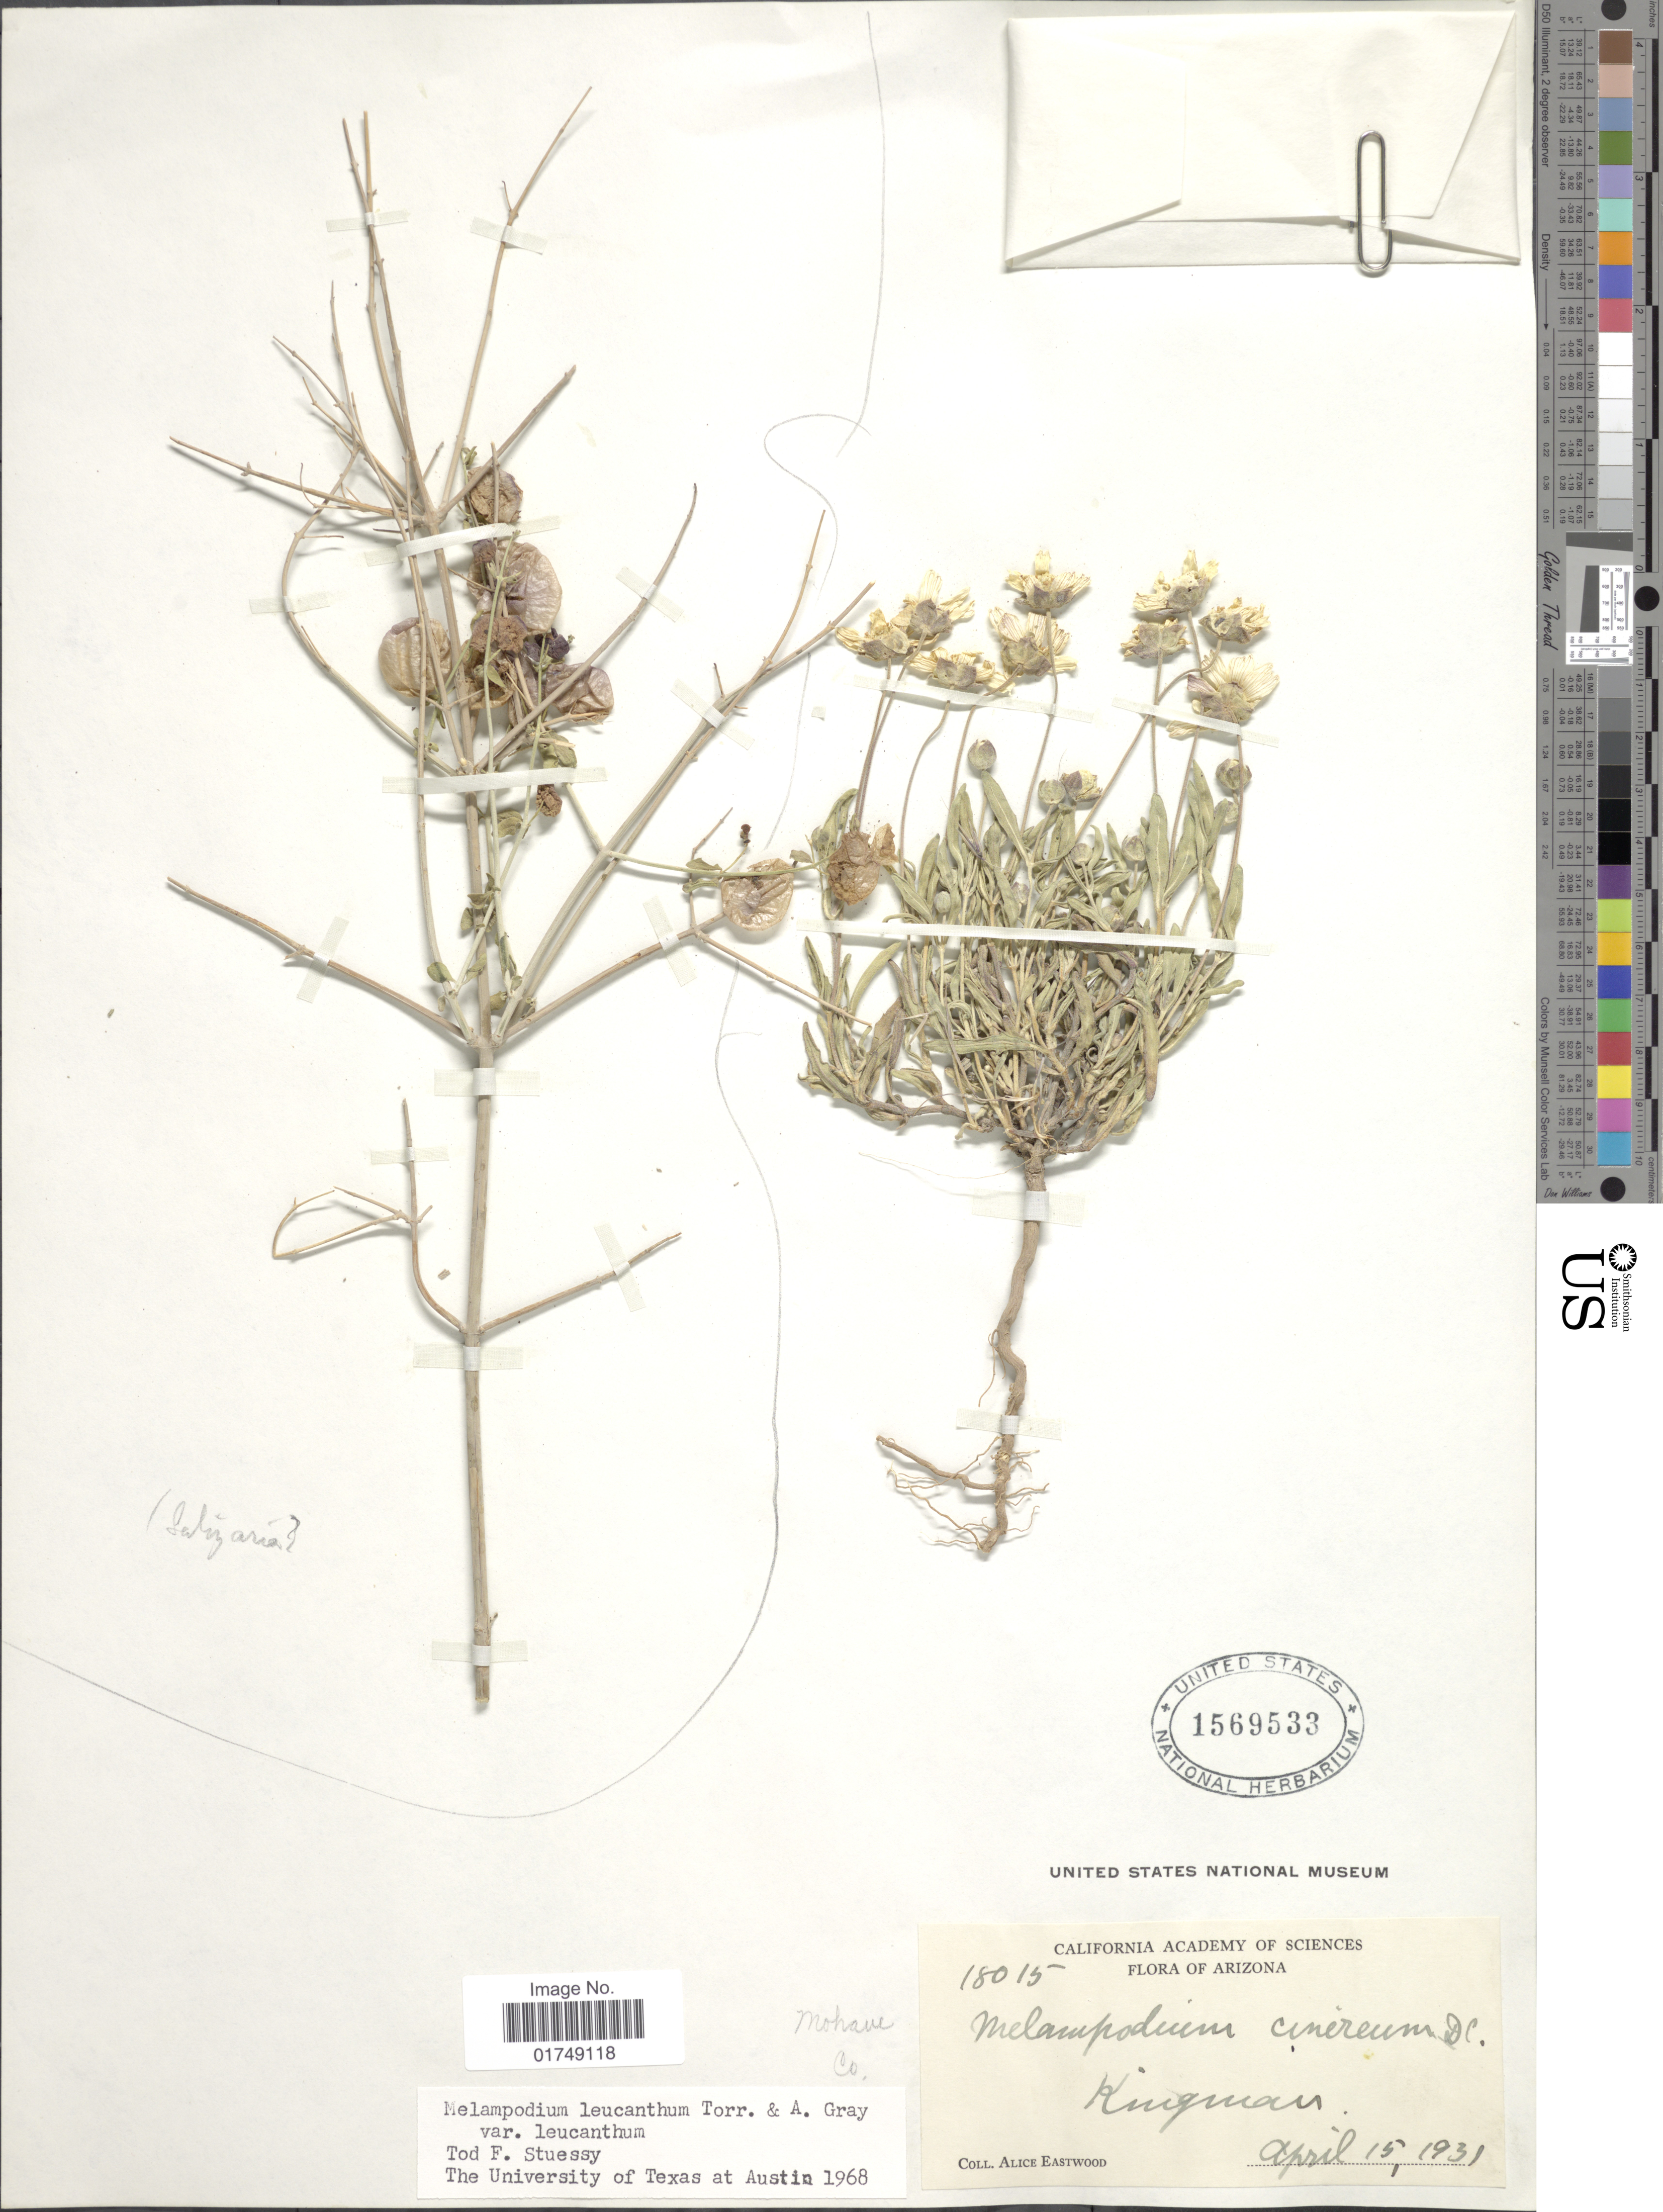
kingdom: Plantae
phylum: Tracheophyta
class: Magnoliopsida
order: Asterales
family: Asteraceae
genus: Melampodium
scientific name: Melampodium leucanthum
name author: Torr. & A. Gray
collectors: A. Eastwood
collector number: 18015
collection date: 1931-04-15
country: United States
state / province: Arizona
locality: Kingman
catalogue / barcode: US 1569533